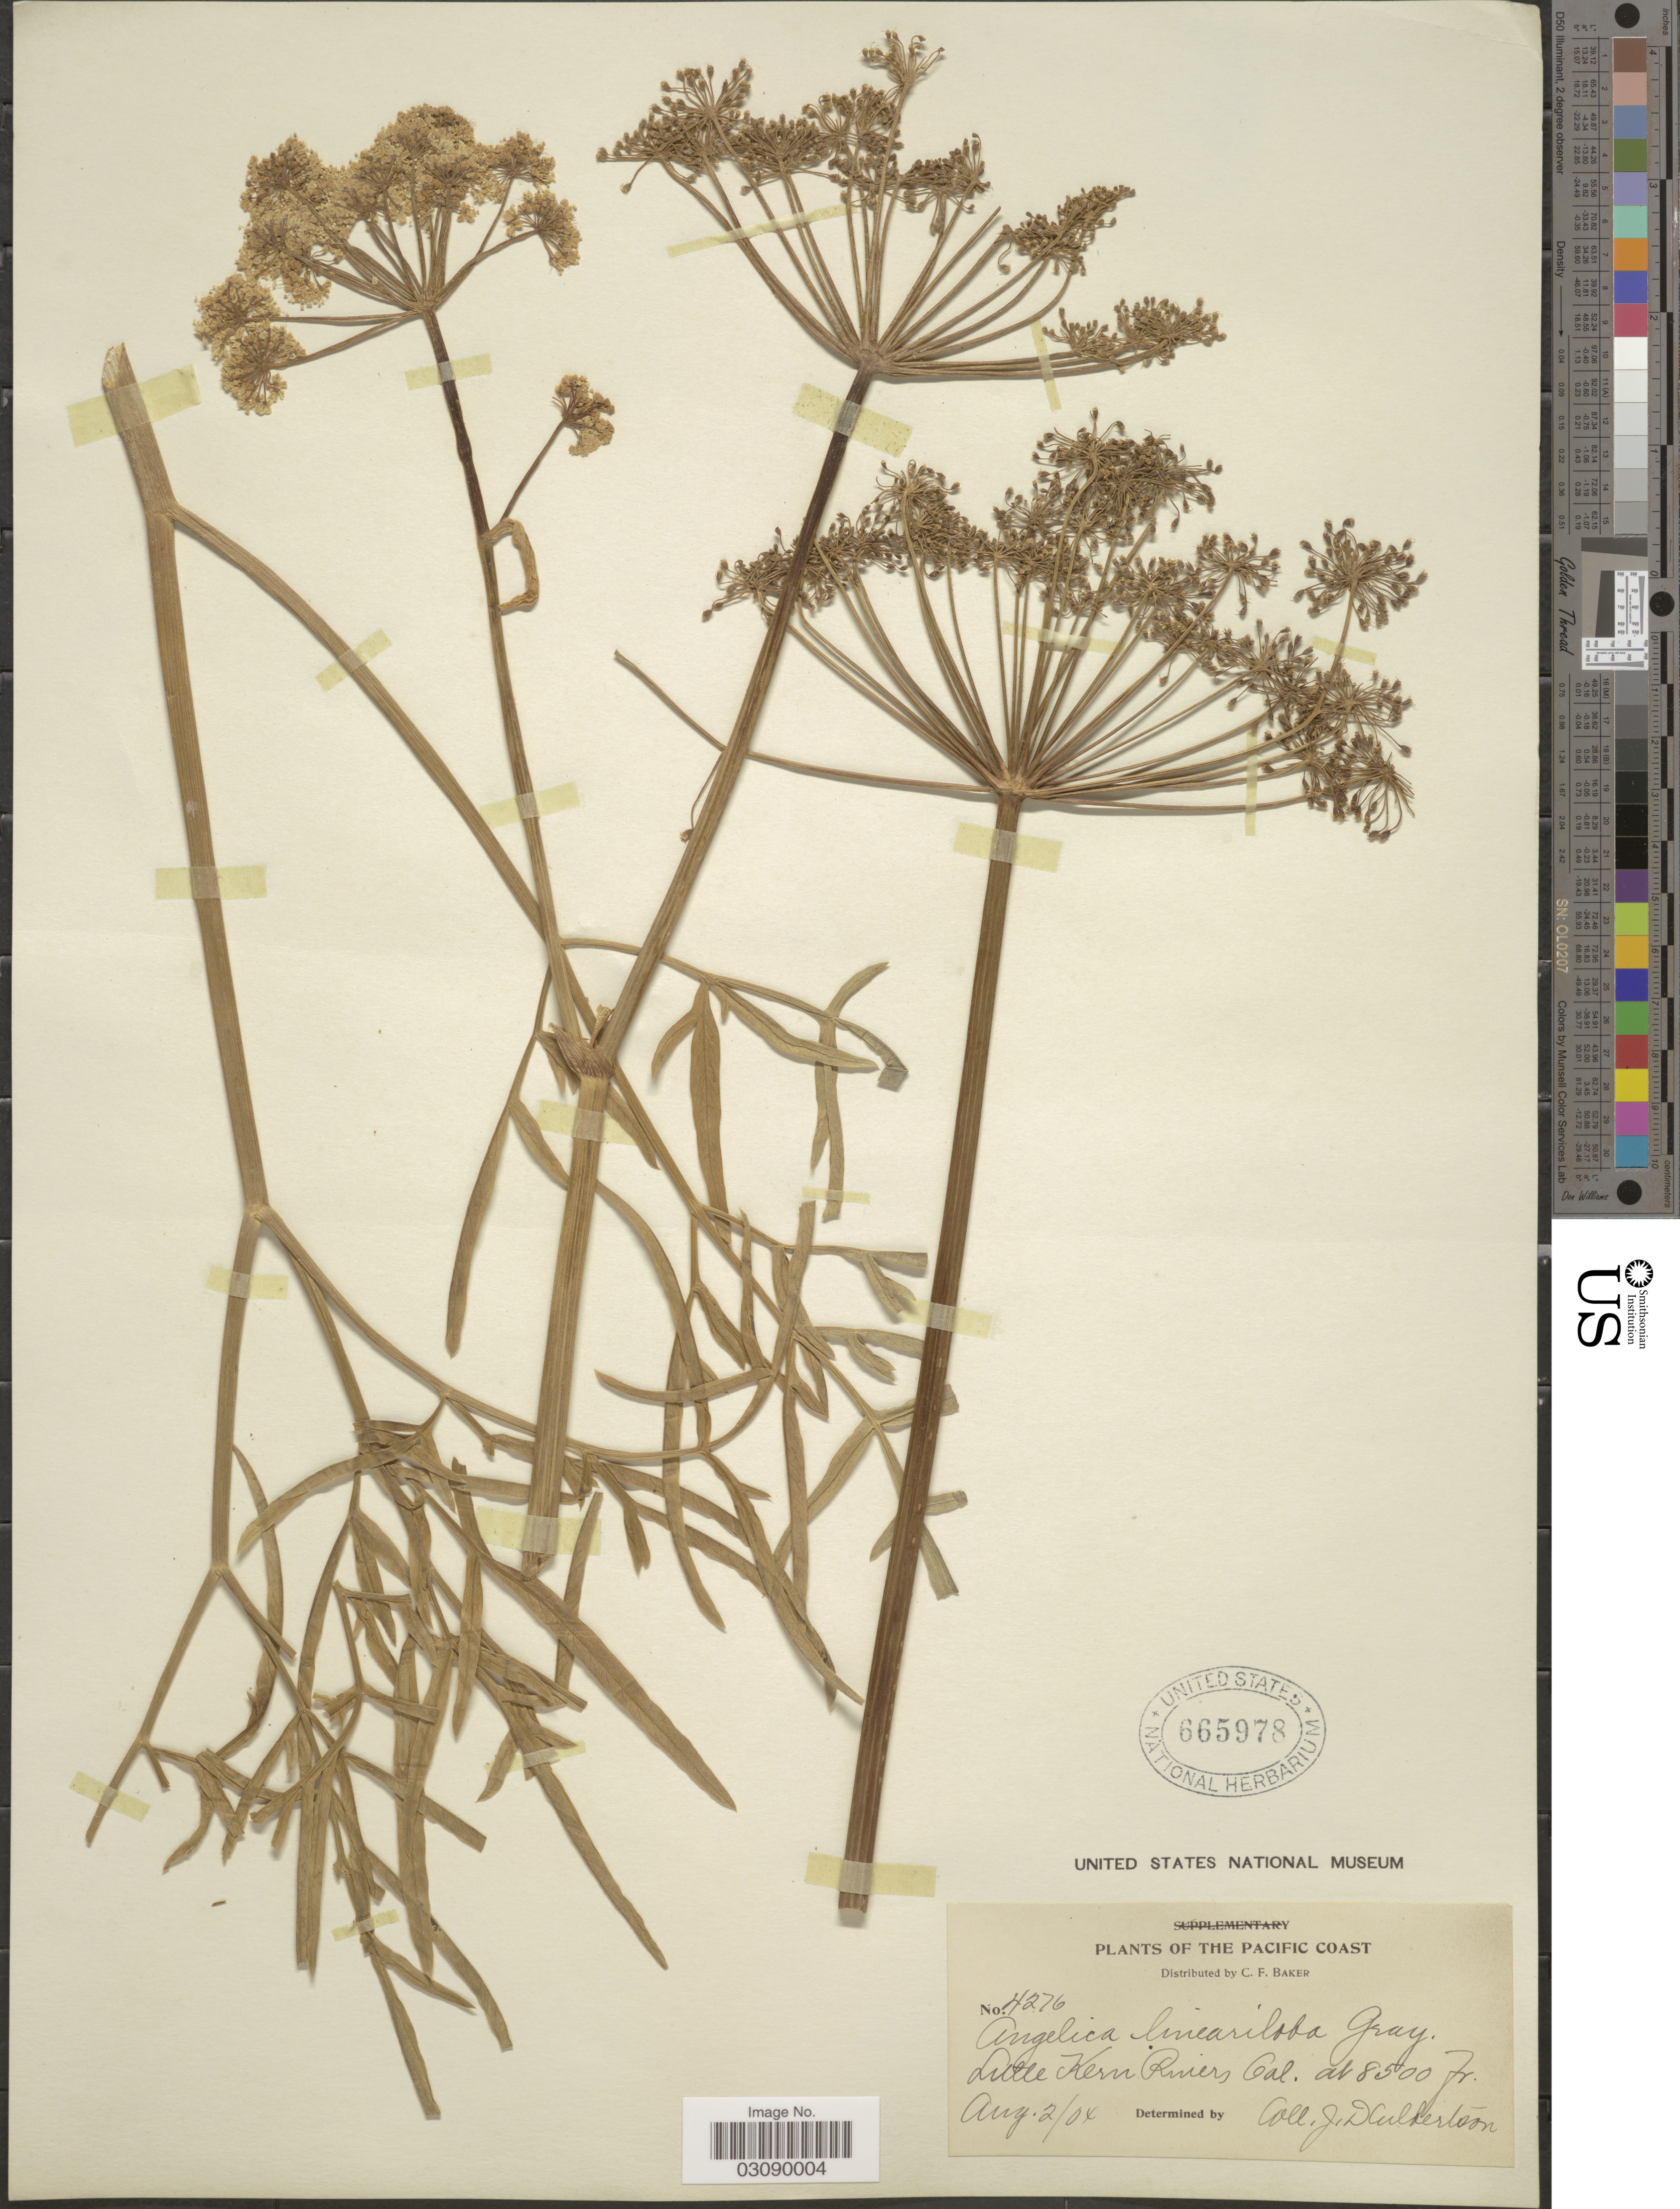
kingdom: Plantae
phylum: Tracheophyta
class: Magnoliopsida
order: Apiales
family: Apiaceae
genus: Angelica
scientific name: Angelica lineariloba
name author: A. Gray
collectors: J. Culbertson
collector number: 4276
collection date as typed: Transcribed d/m/y: 2/8/4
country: United States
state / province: California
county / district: Kern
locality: The Pacific Coast. Little Kern River. Cal.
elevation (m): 2591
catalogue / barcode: US 665978